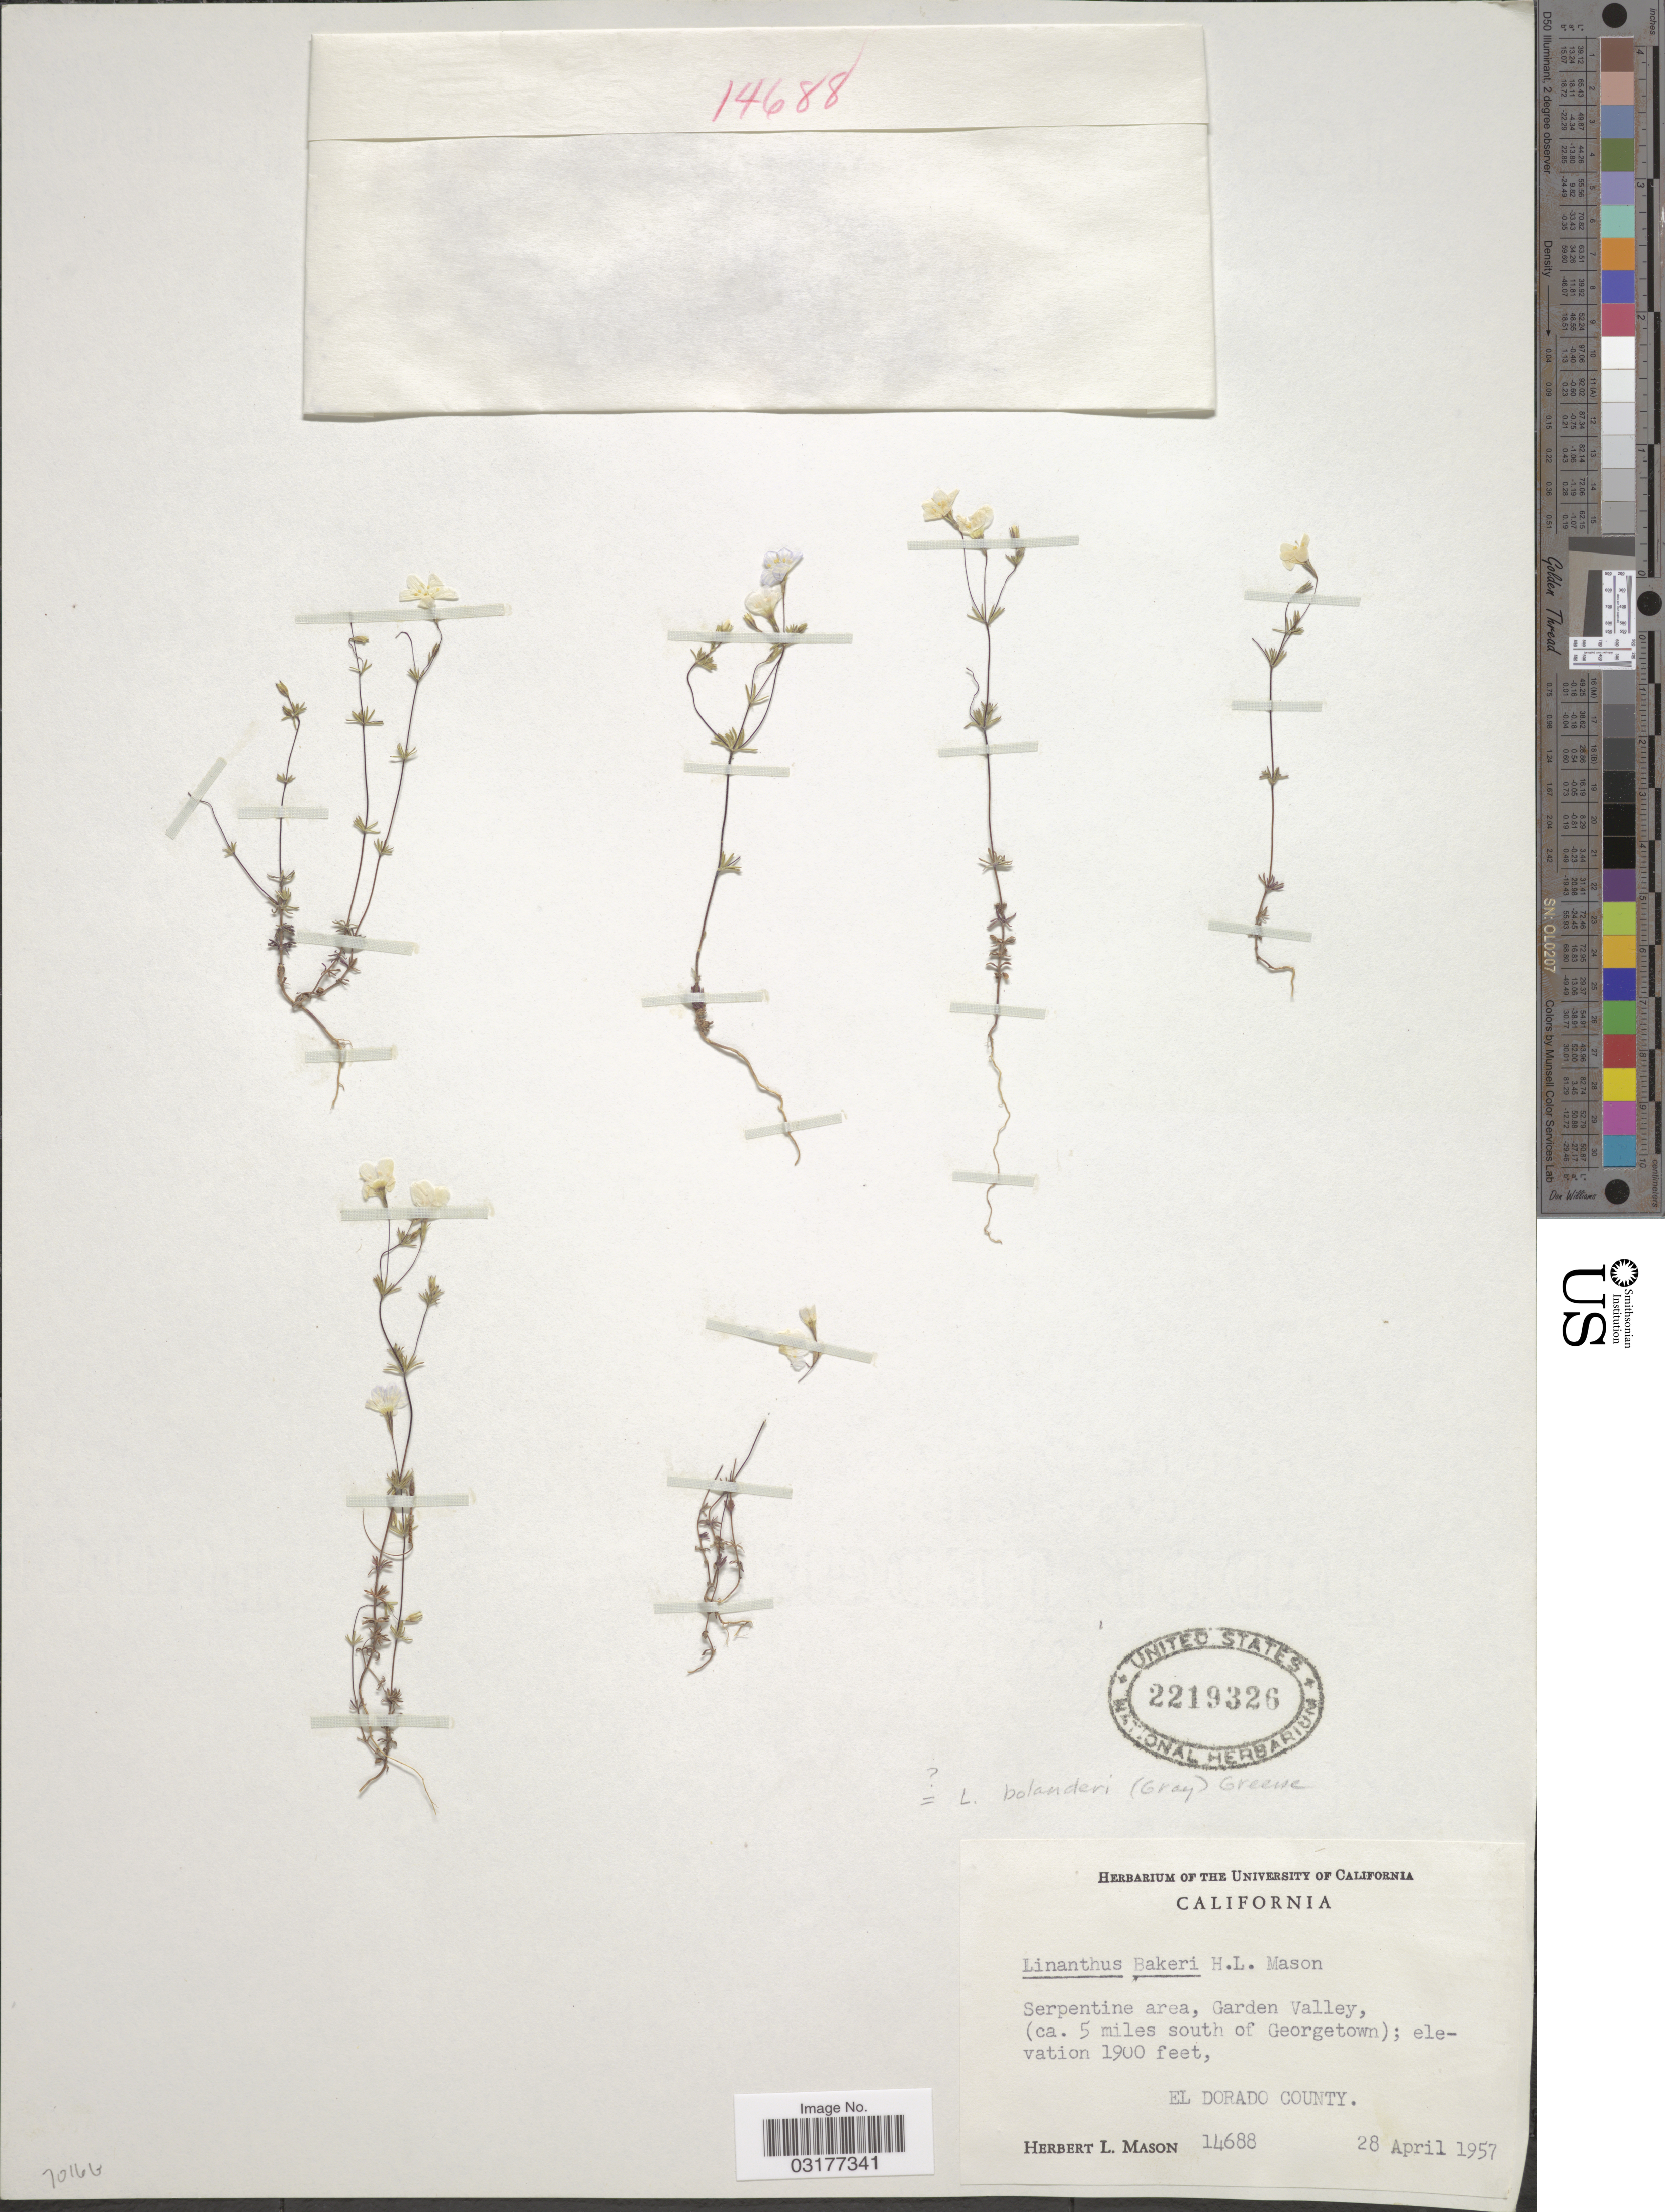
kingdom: Plantae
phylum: Tracheophyta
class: Magnoliopsida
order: Ericales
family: Polemoniaceae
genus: Leptosiphon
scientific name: Leptosiphon bolanderi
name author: (A. Gray) J.M. Porter & L.A. Johnson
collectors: H. L. Mason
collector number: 14688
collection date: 1957-04-28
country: United States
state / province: California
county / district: El Dorado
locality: Serpentine area, Garden Valley (ca. 5 miles south of Georgetown). El Dorado County.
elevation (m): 579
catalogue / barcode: US 2219326